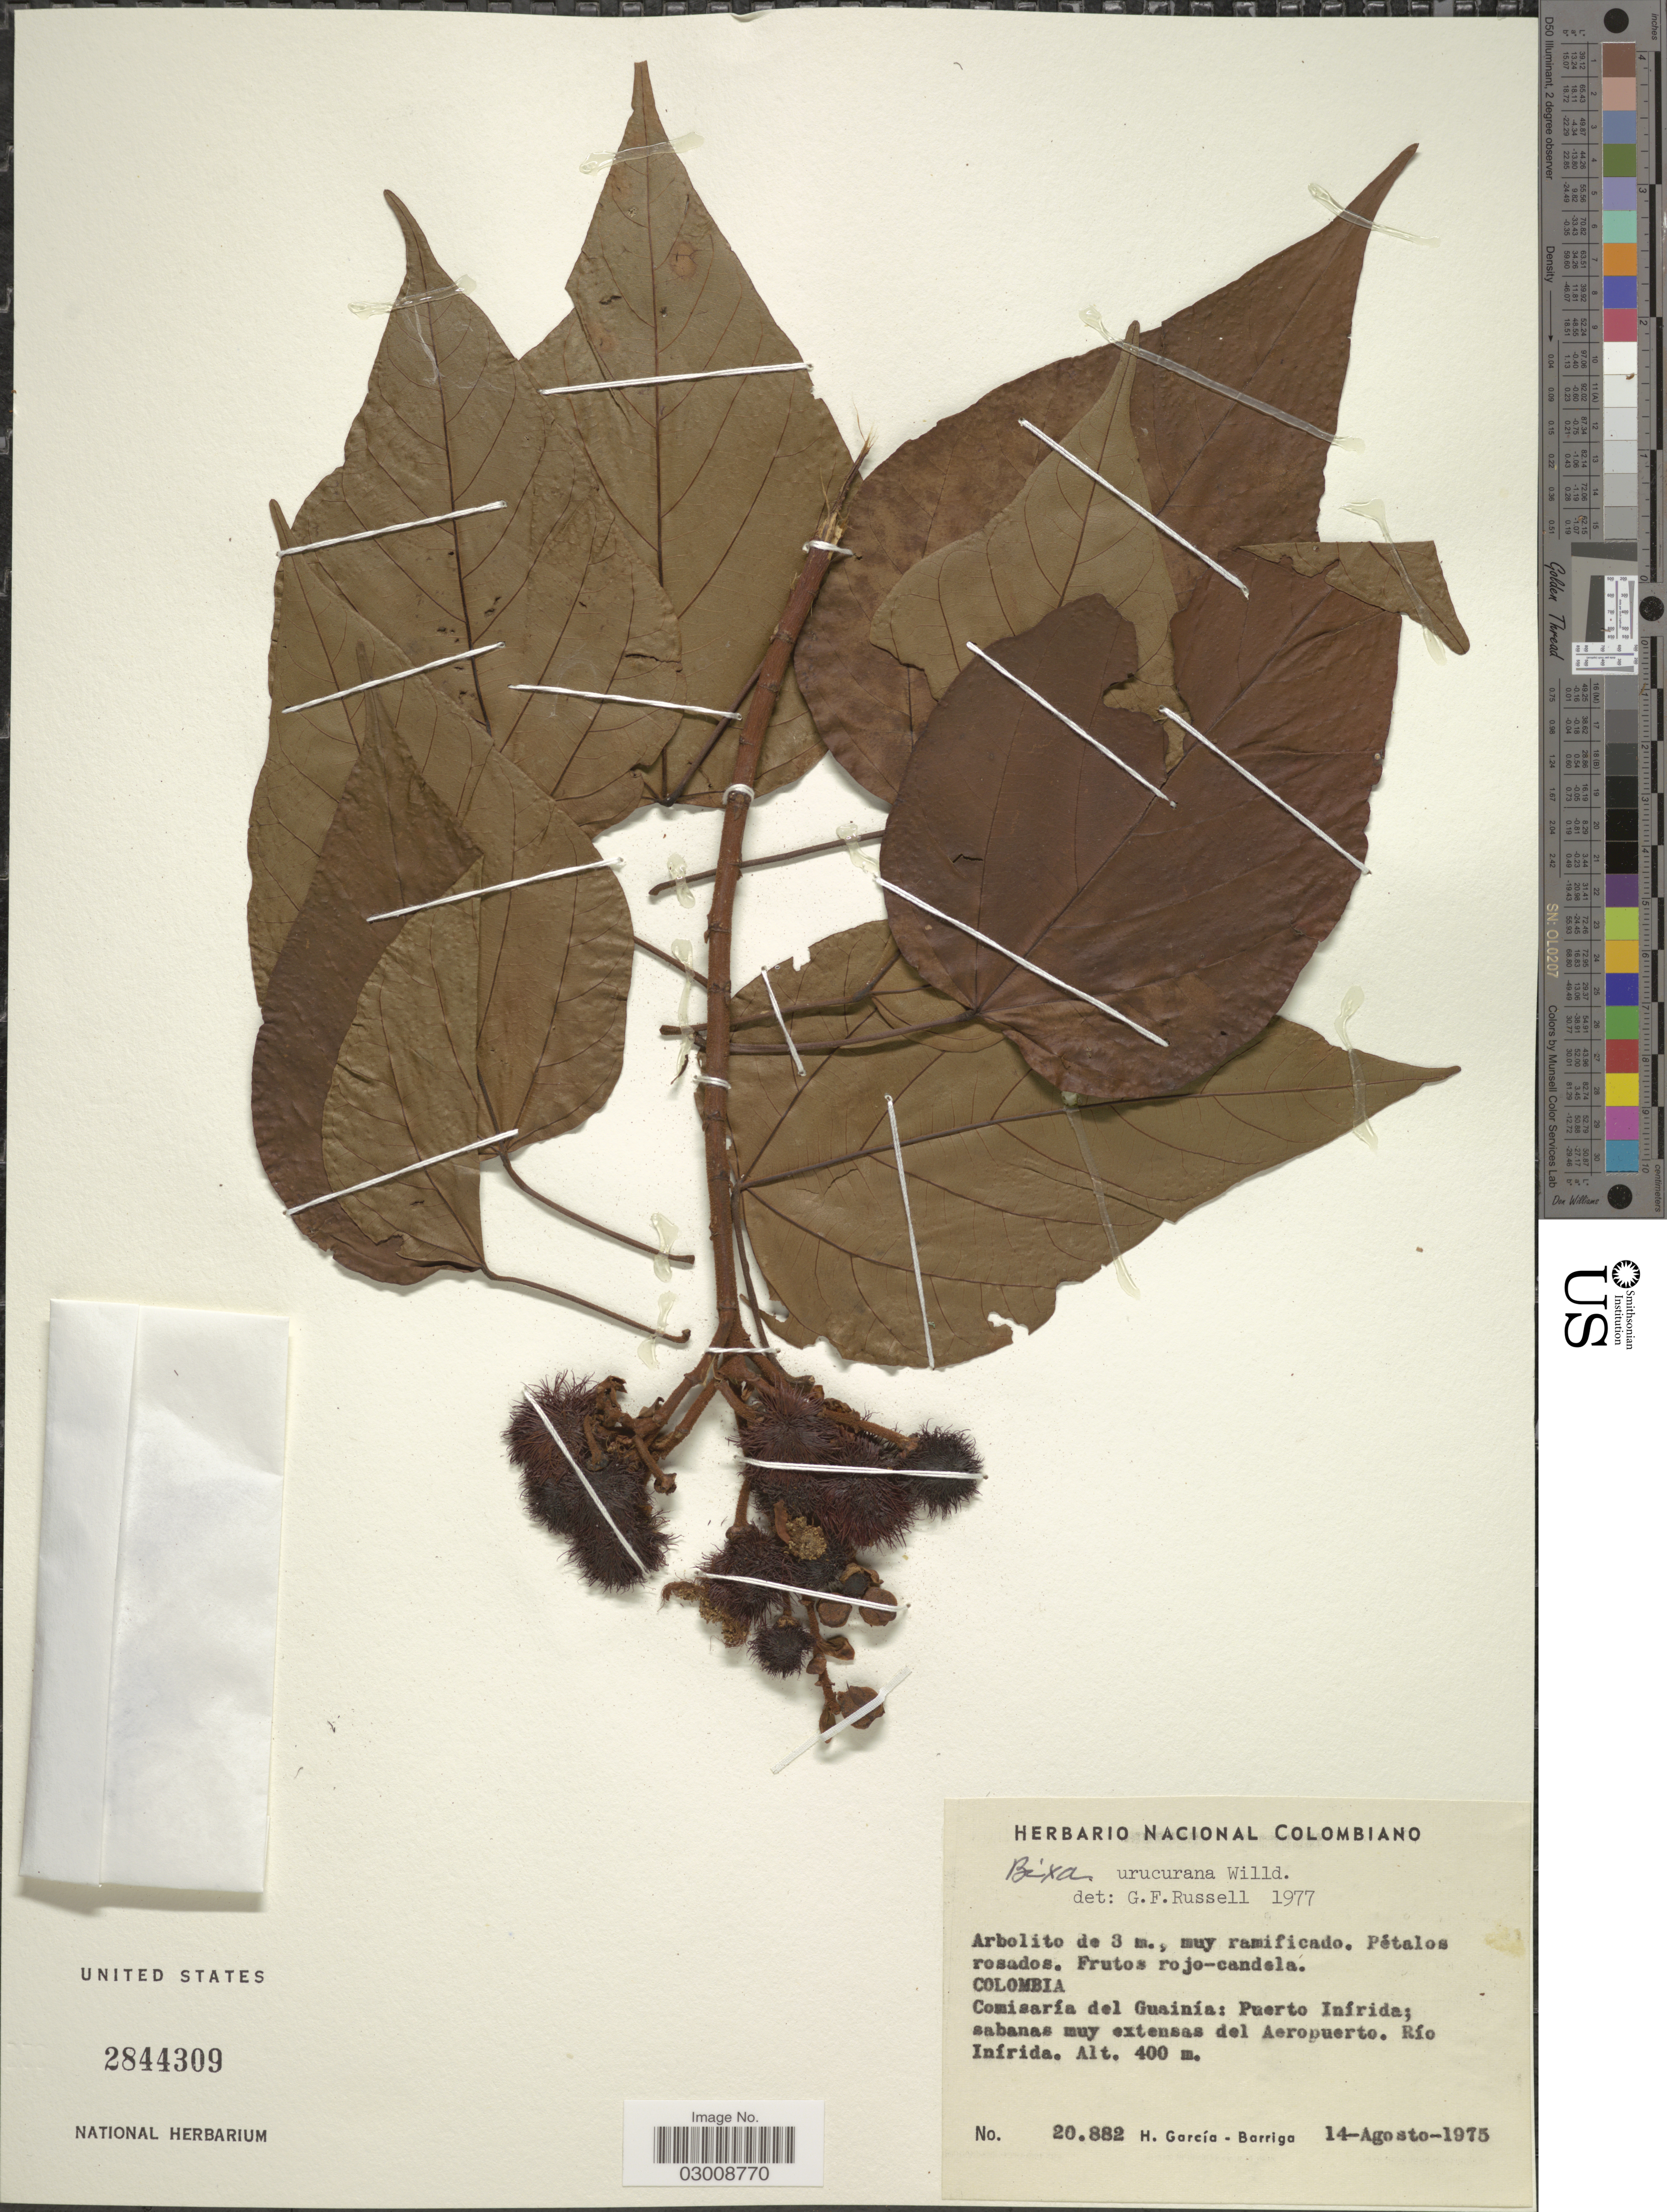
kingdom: Plantae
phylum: Tracheophyta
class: Magnoliopsida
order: Malvales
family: Bixaceae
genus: Bixa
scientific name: Bixa urucurana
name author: Willd.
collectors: H. García Barriga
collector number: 20882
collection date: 1975-08-14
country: Colombia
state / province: Guainía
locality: Comisaría del Guainía: Puerto Inírida; sabanas muy extensas del Aeropuerto, Río Inírida.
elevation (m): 400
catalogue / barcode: US 2844309